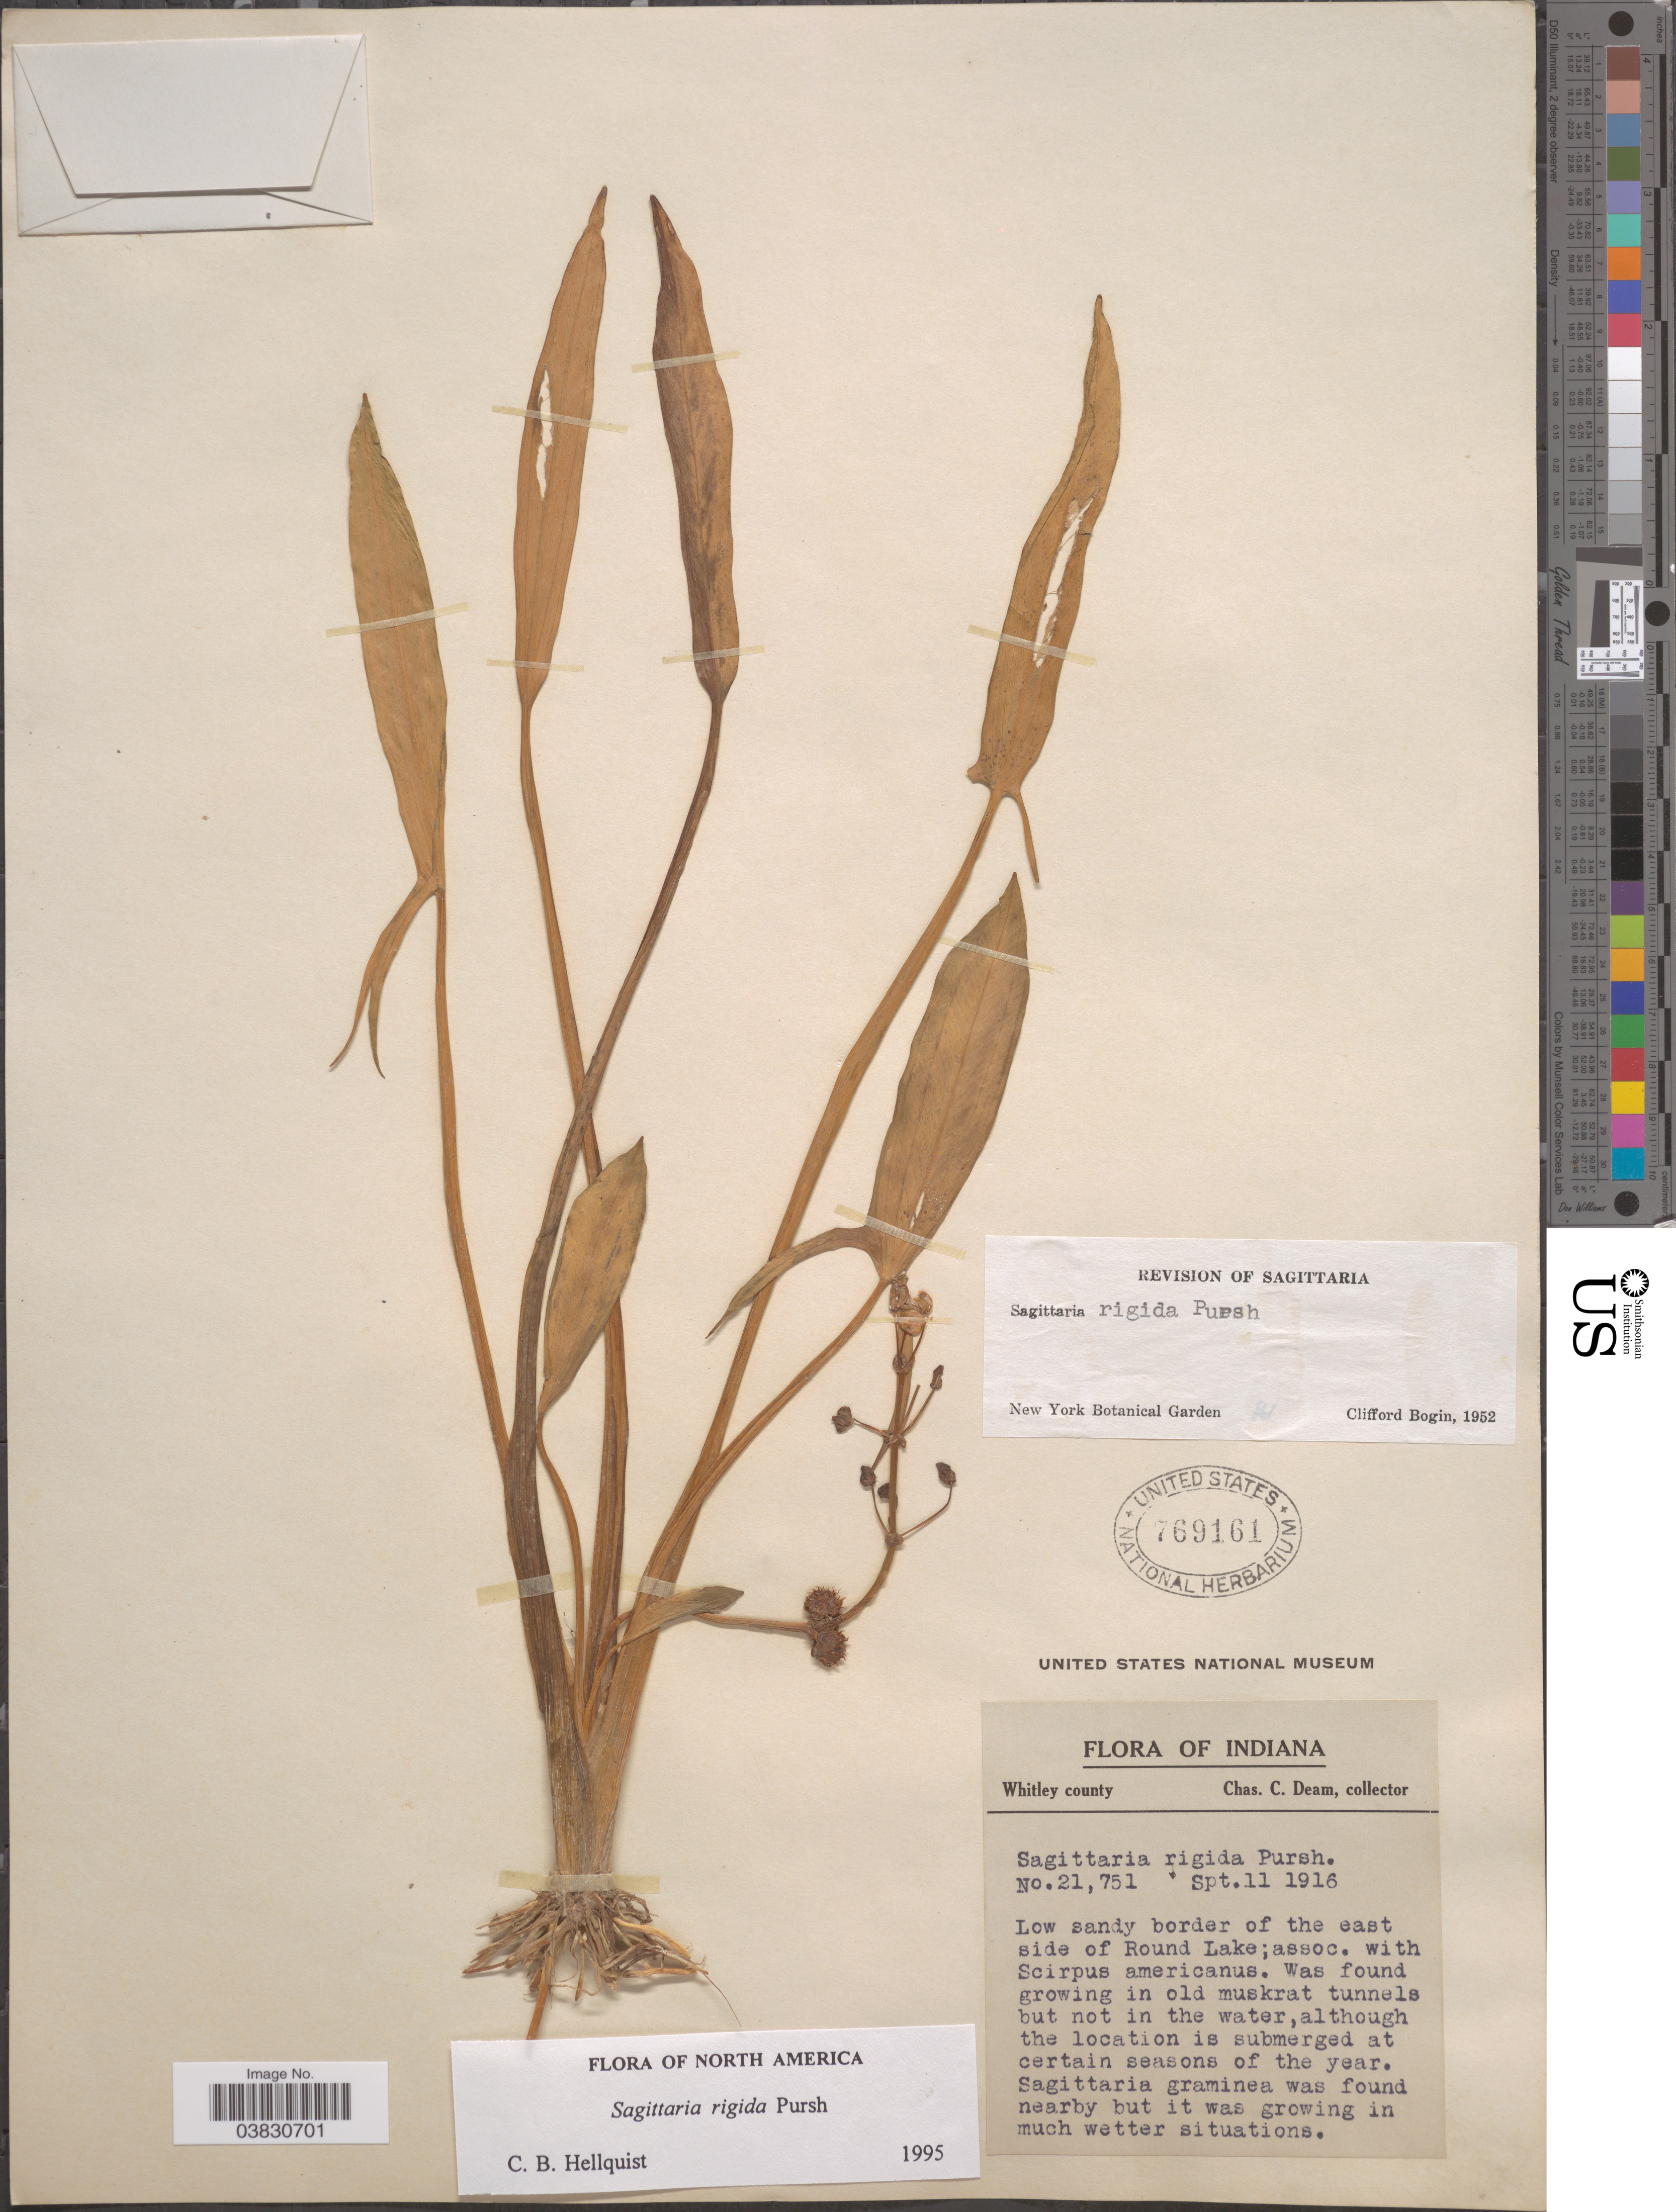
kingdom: Plantae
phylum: Tracheophyta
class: Liliopsida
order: Alismatales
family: Alismataceae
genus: Sagittaria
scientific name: Sagittaria rigida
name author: Pursh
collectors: C. C. Deam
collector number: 21751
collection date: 1916-09-11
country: United States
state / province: Indiana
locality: Whitley county. Border of the east side of Round Lake.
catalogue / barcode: US 769161